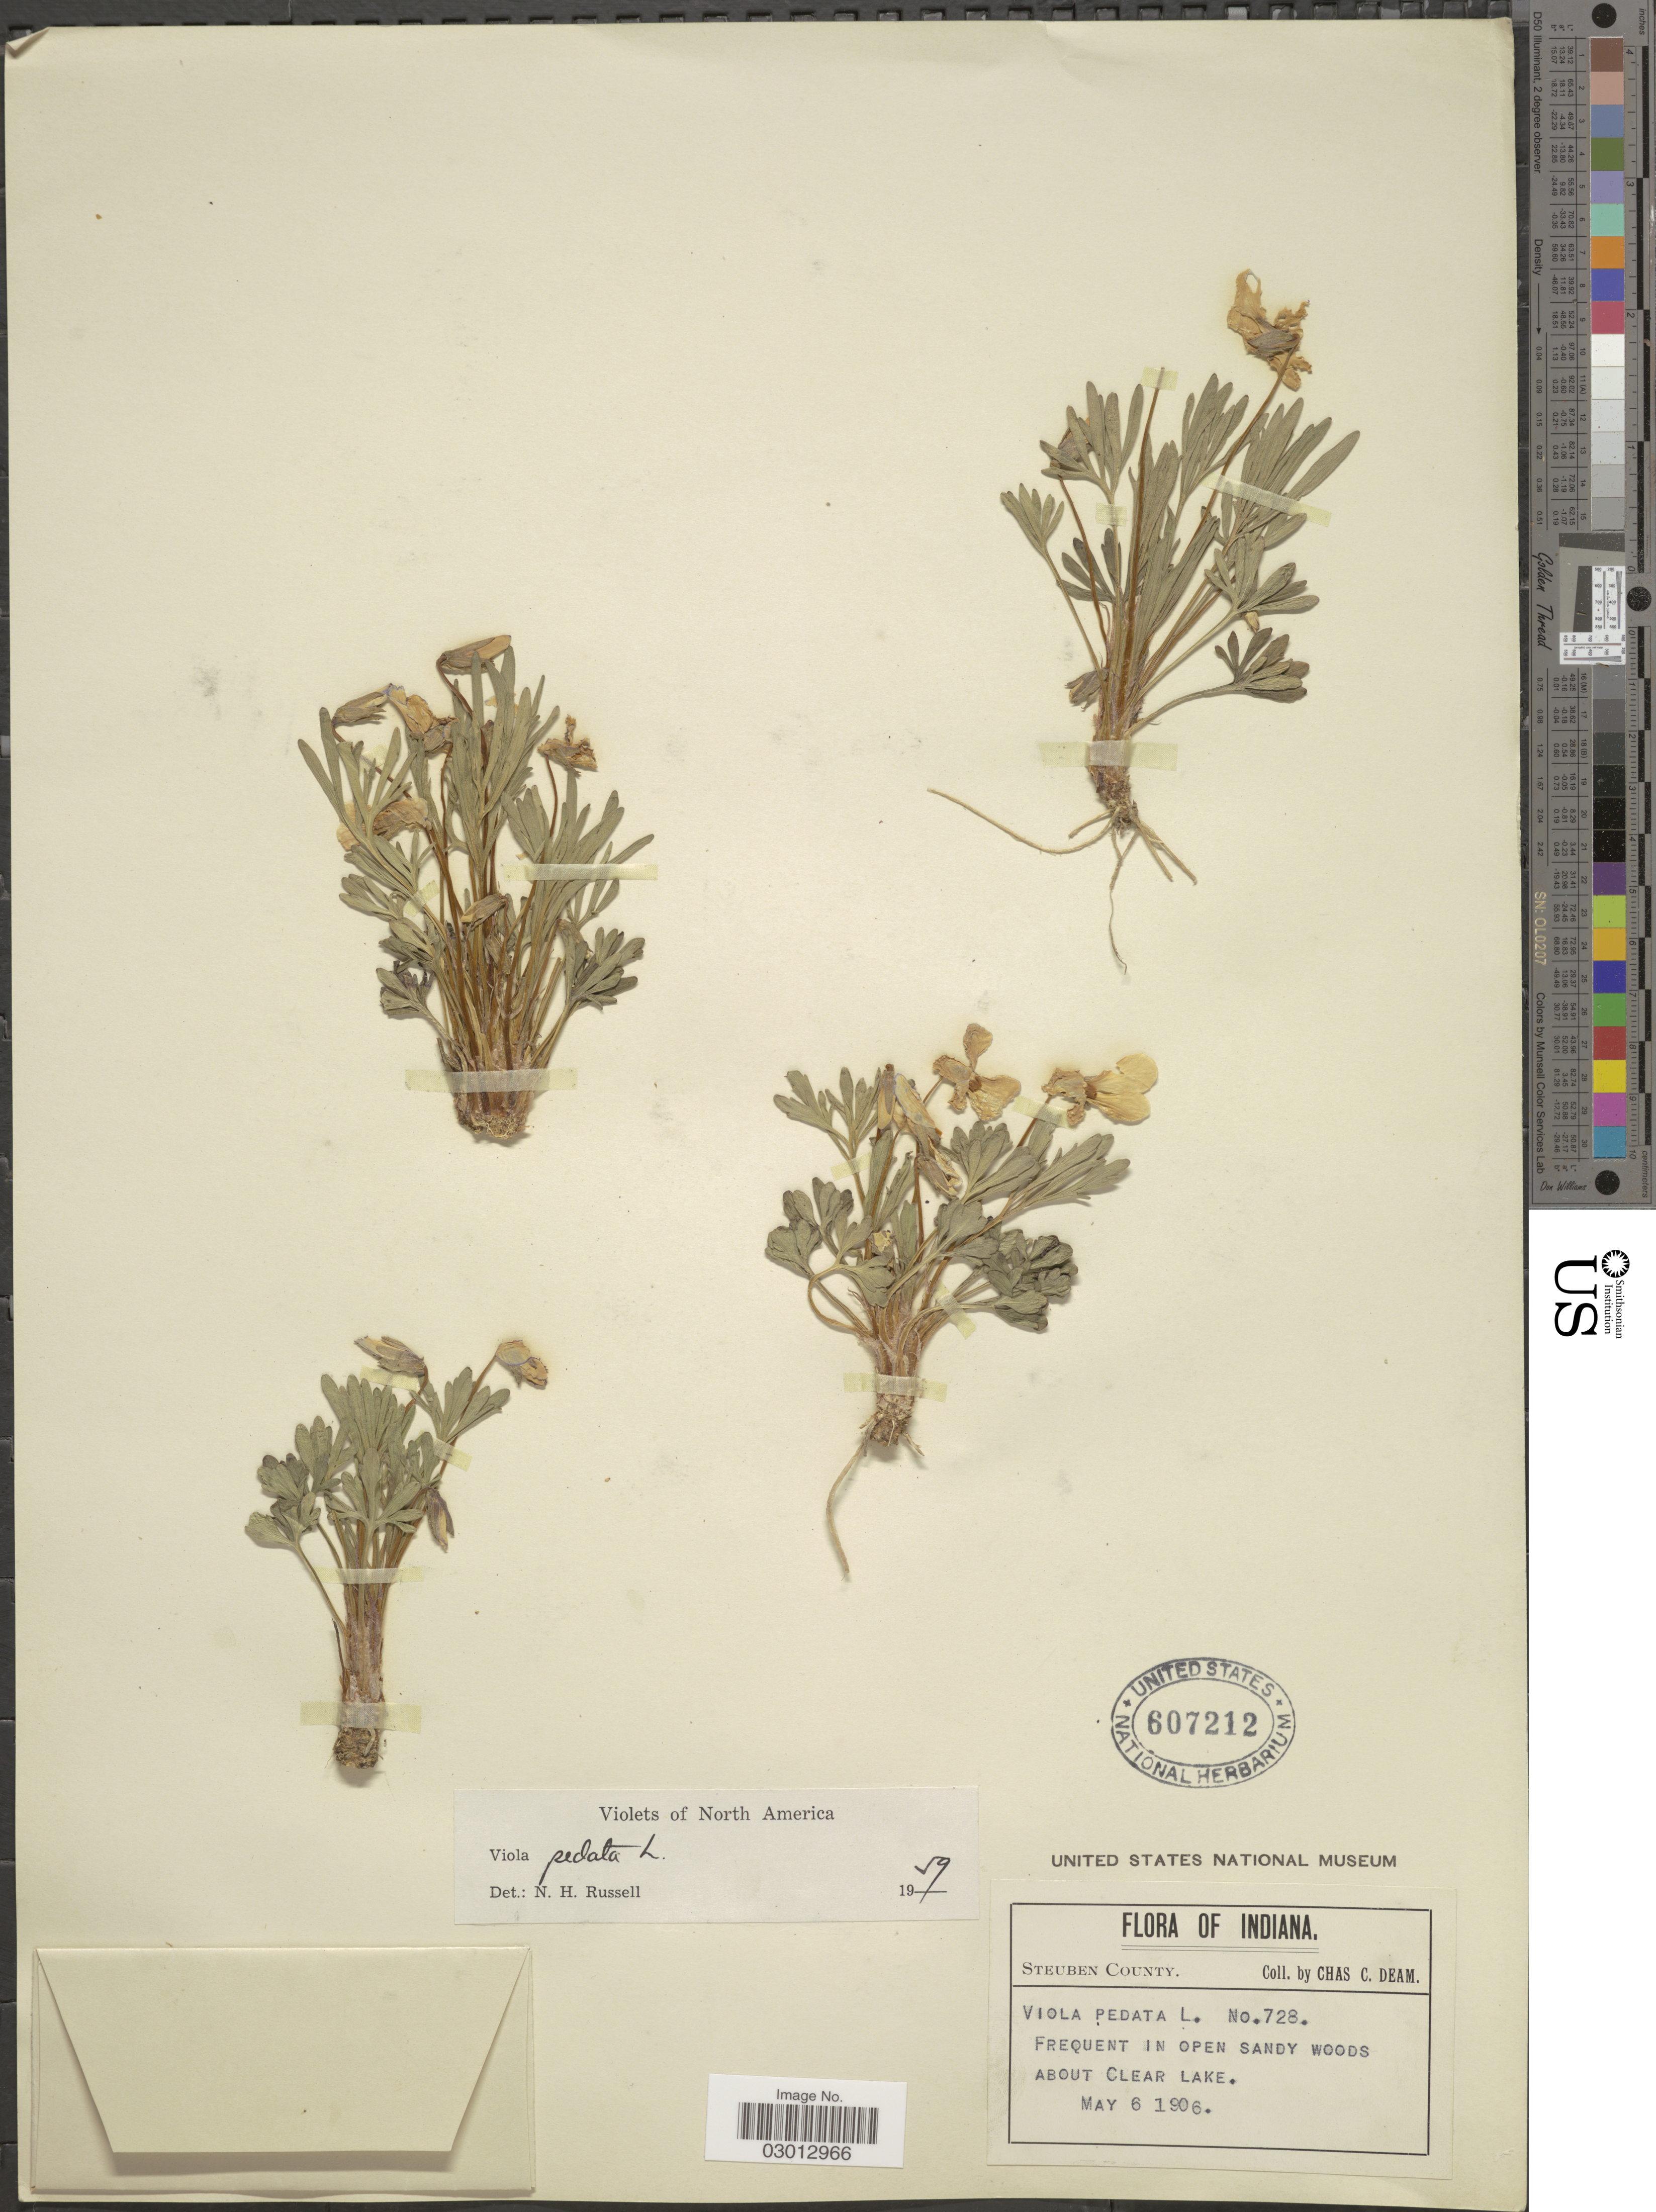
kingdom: Plantae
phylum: Tracheophyta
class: Magnoliopsida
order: Malpighiales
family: Violaceae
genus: Viola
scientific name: Viola pedata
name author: L.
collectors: C. C. Deam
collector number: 728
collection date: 1906-05-06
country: United States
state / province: Indiana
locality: Steuben County. Frequent in open sandy woods about Clear Lake.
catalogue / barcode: US 607212